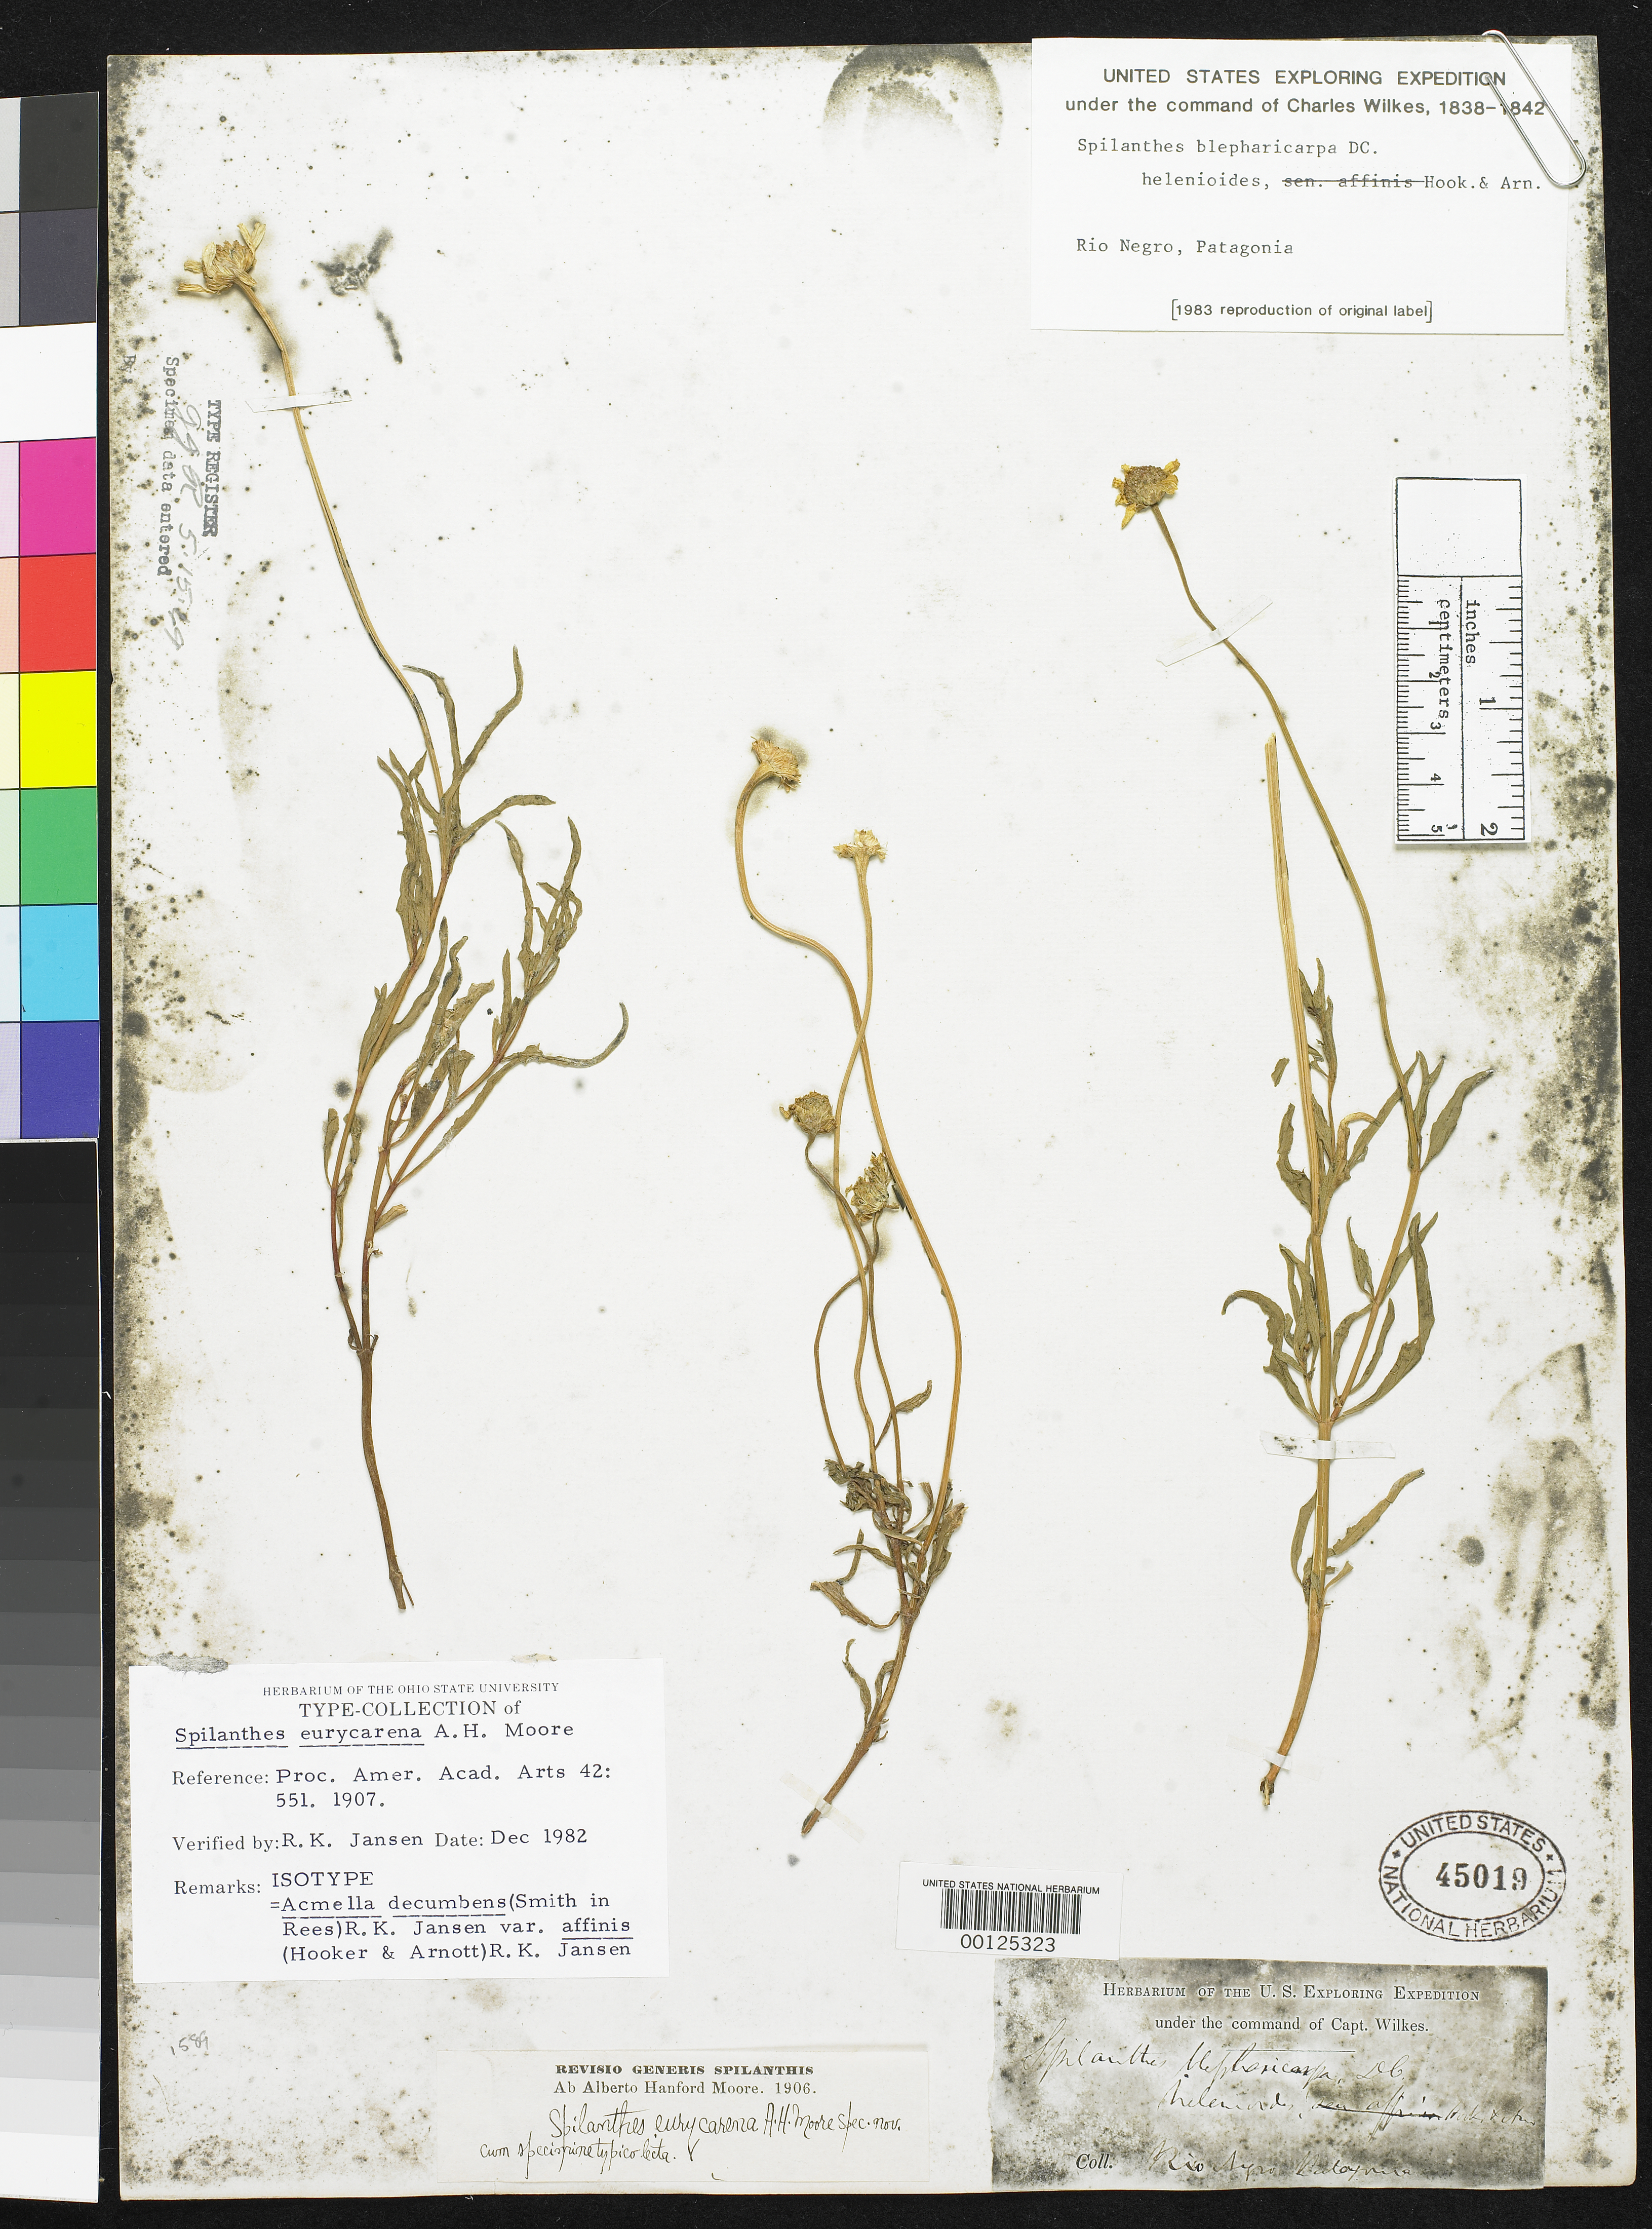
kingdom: Plantae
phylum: Tracheophyta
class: Magnoliopsida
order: Asterales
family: Asteraceae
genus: Spilanthes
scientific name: Spilanthes eurycarena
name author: A.H. Moore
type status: Isotype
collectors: Wilkes Explor. Exped.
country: Argentina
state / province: Río Negro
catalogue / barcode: US 45019